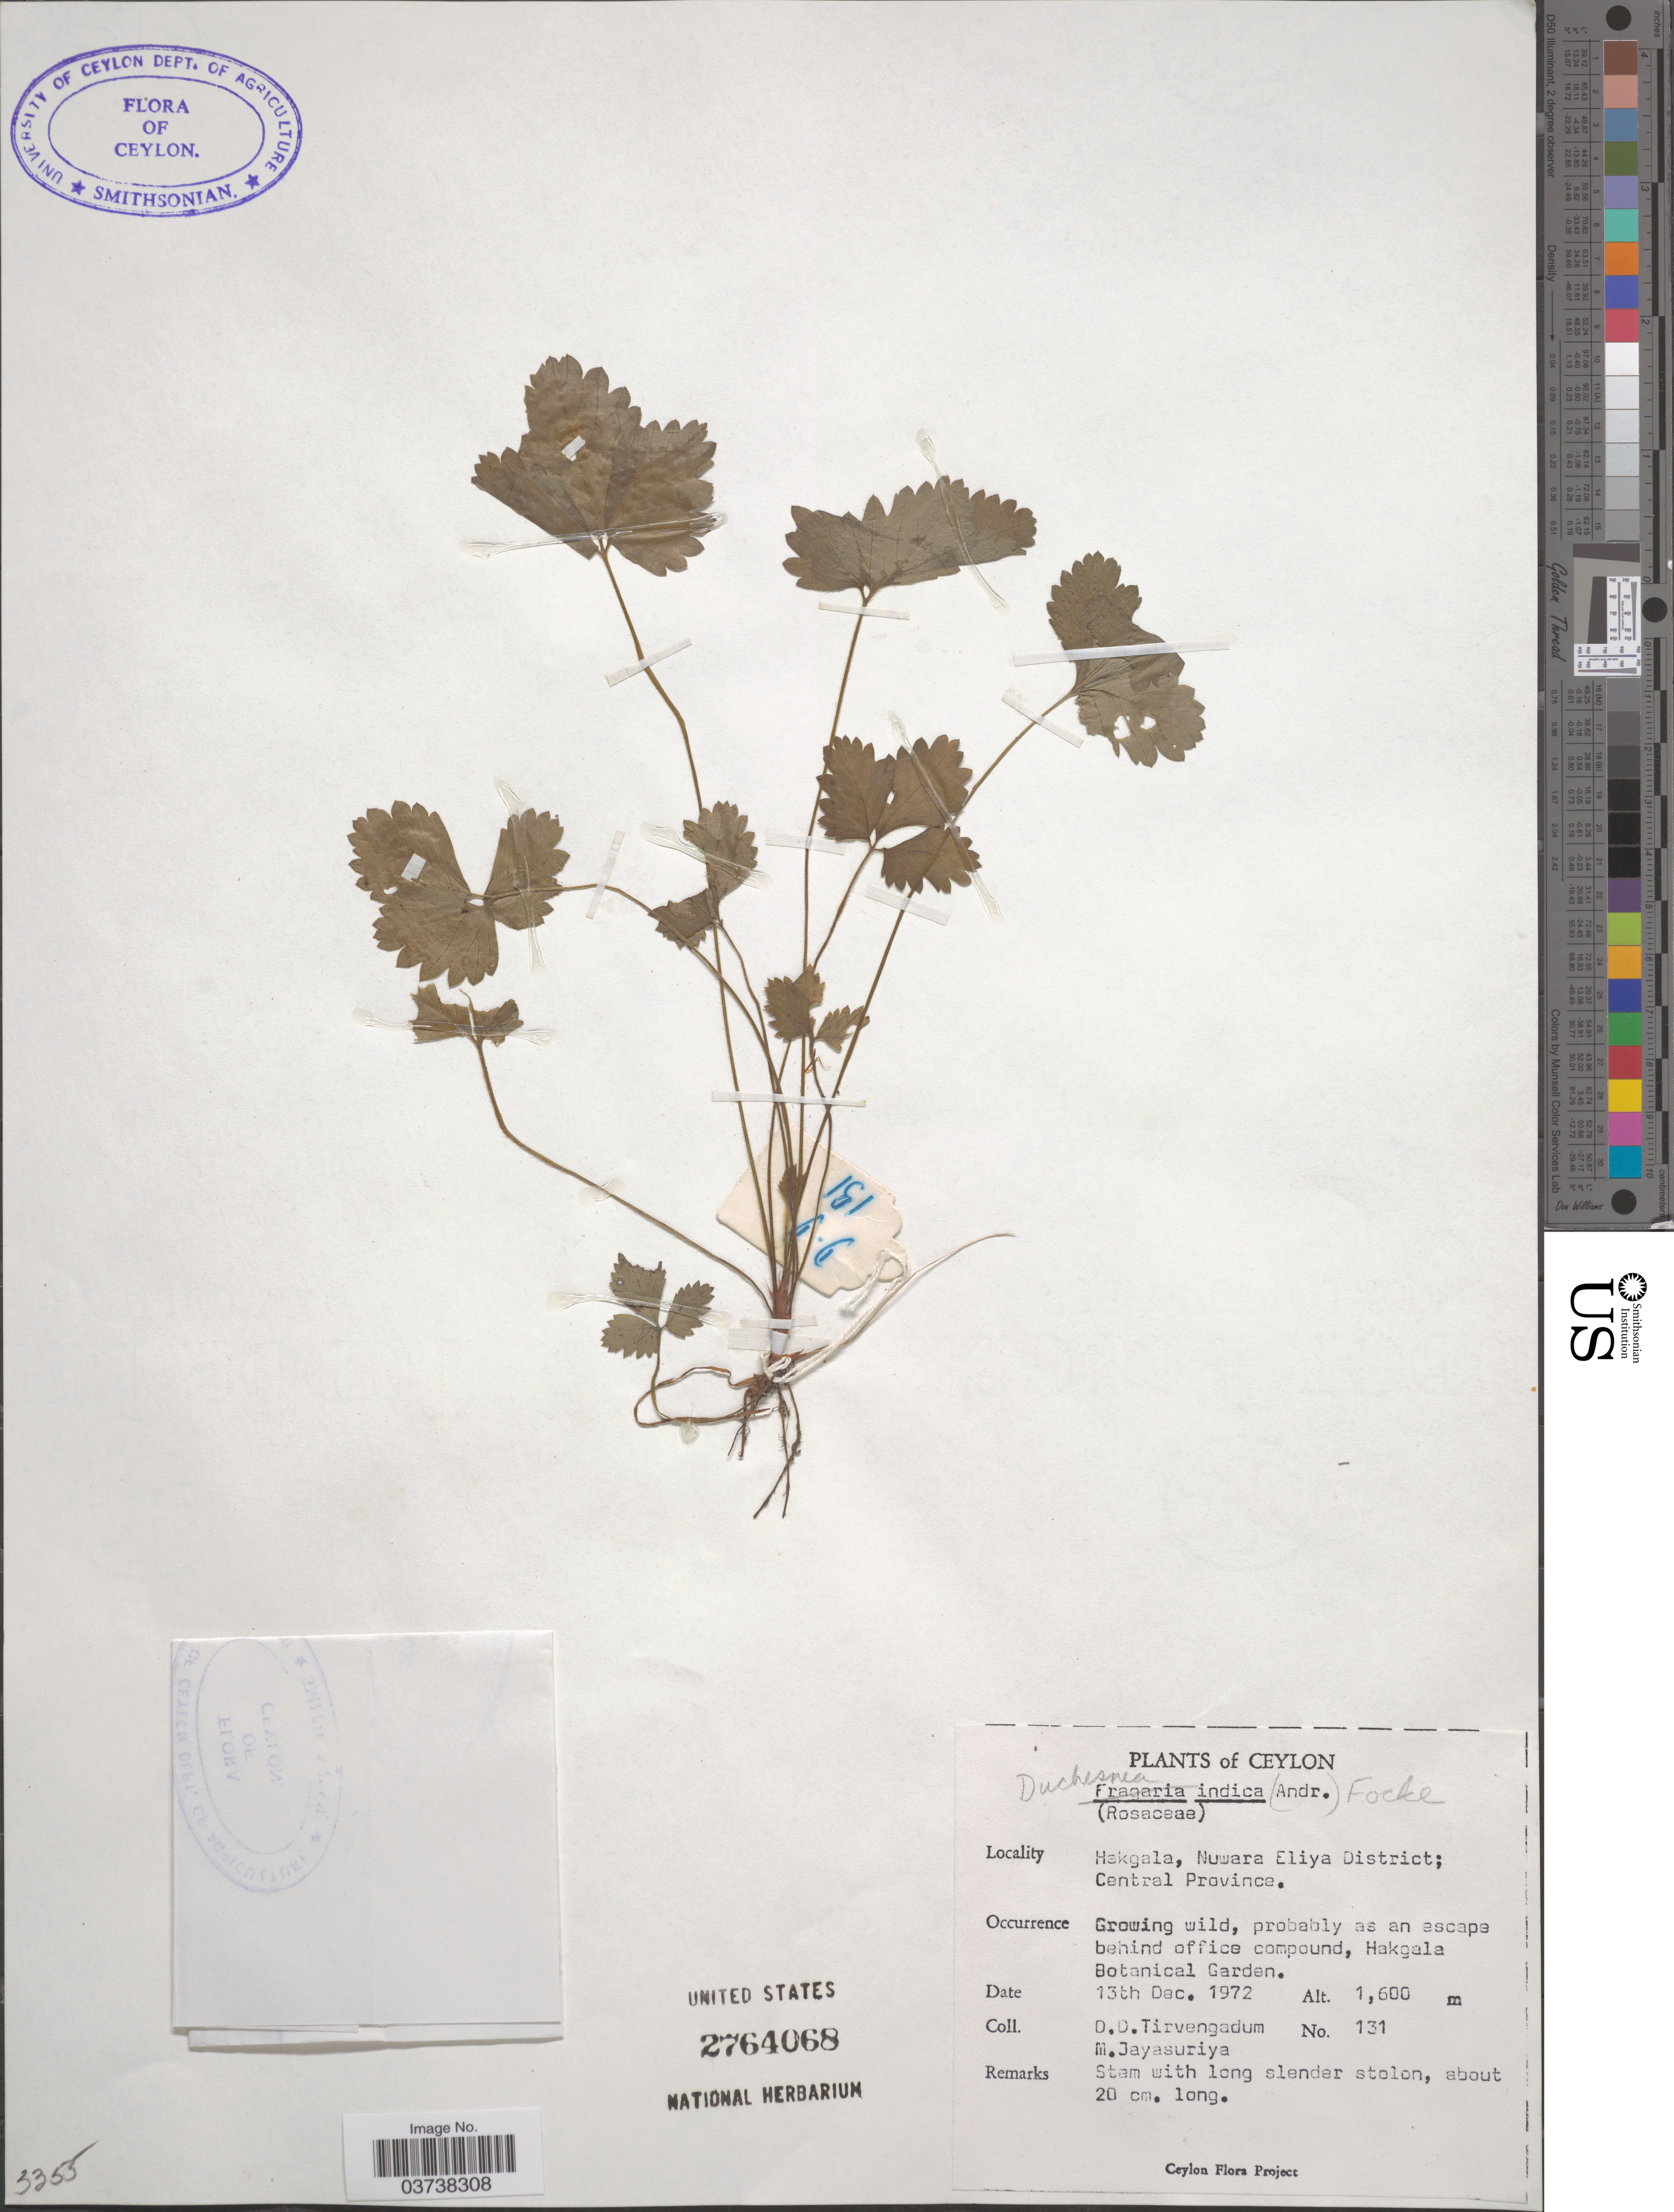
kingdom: Plantae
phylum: Tracheophyta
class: Magnoliopsida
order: Rosales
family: Rosaceae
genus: Potentilla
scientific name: Potentilla indica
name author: (Andrews) Th. Wolf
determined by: Strong, Mark T., (BOT), Smithsonian Institution - National Museum of Natural History (UNITED STATES)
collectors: D. Tirvengadum & M. Jayasuriya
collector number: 131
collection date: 1972-12-13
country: Sri Lanka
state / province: Central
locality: Ceylon. Hakgala, Nuwara Eliya District. As an escape behind office compound, Hakgala Botanical Garden.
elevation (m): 1600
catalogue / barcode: US 2764068